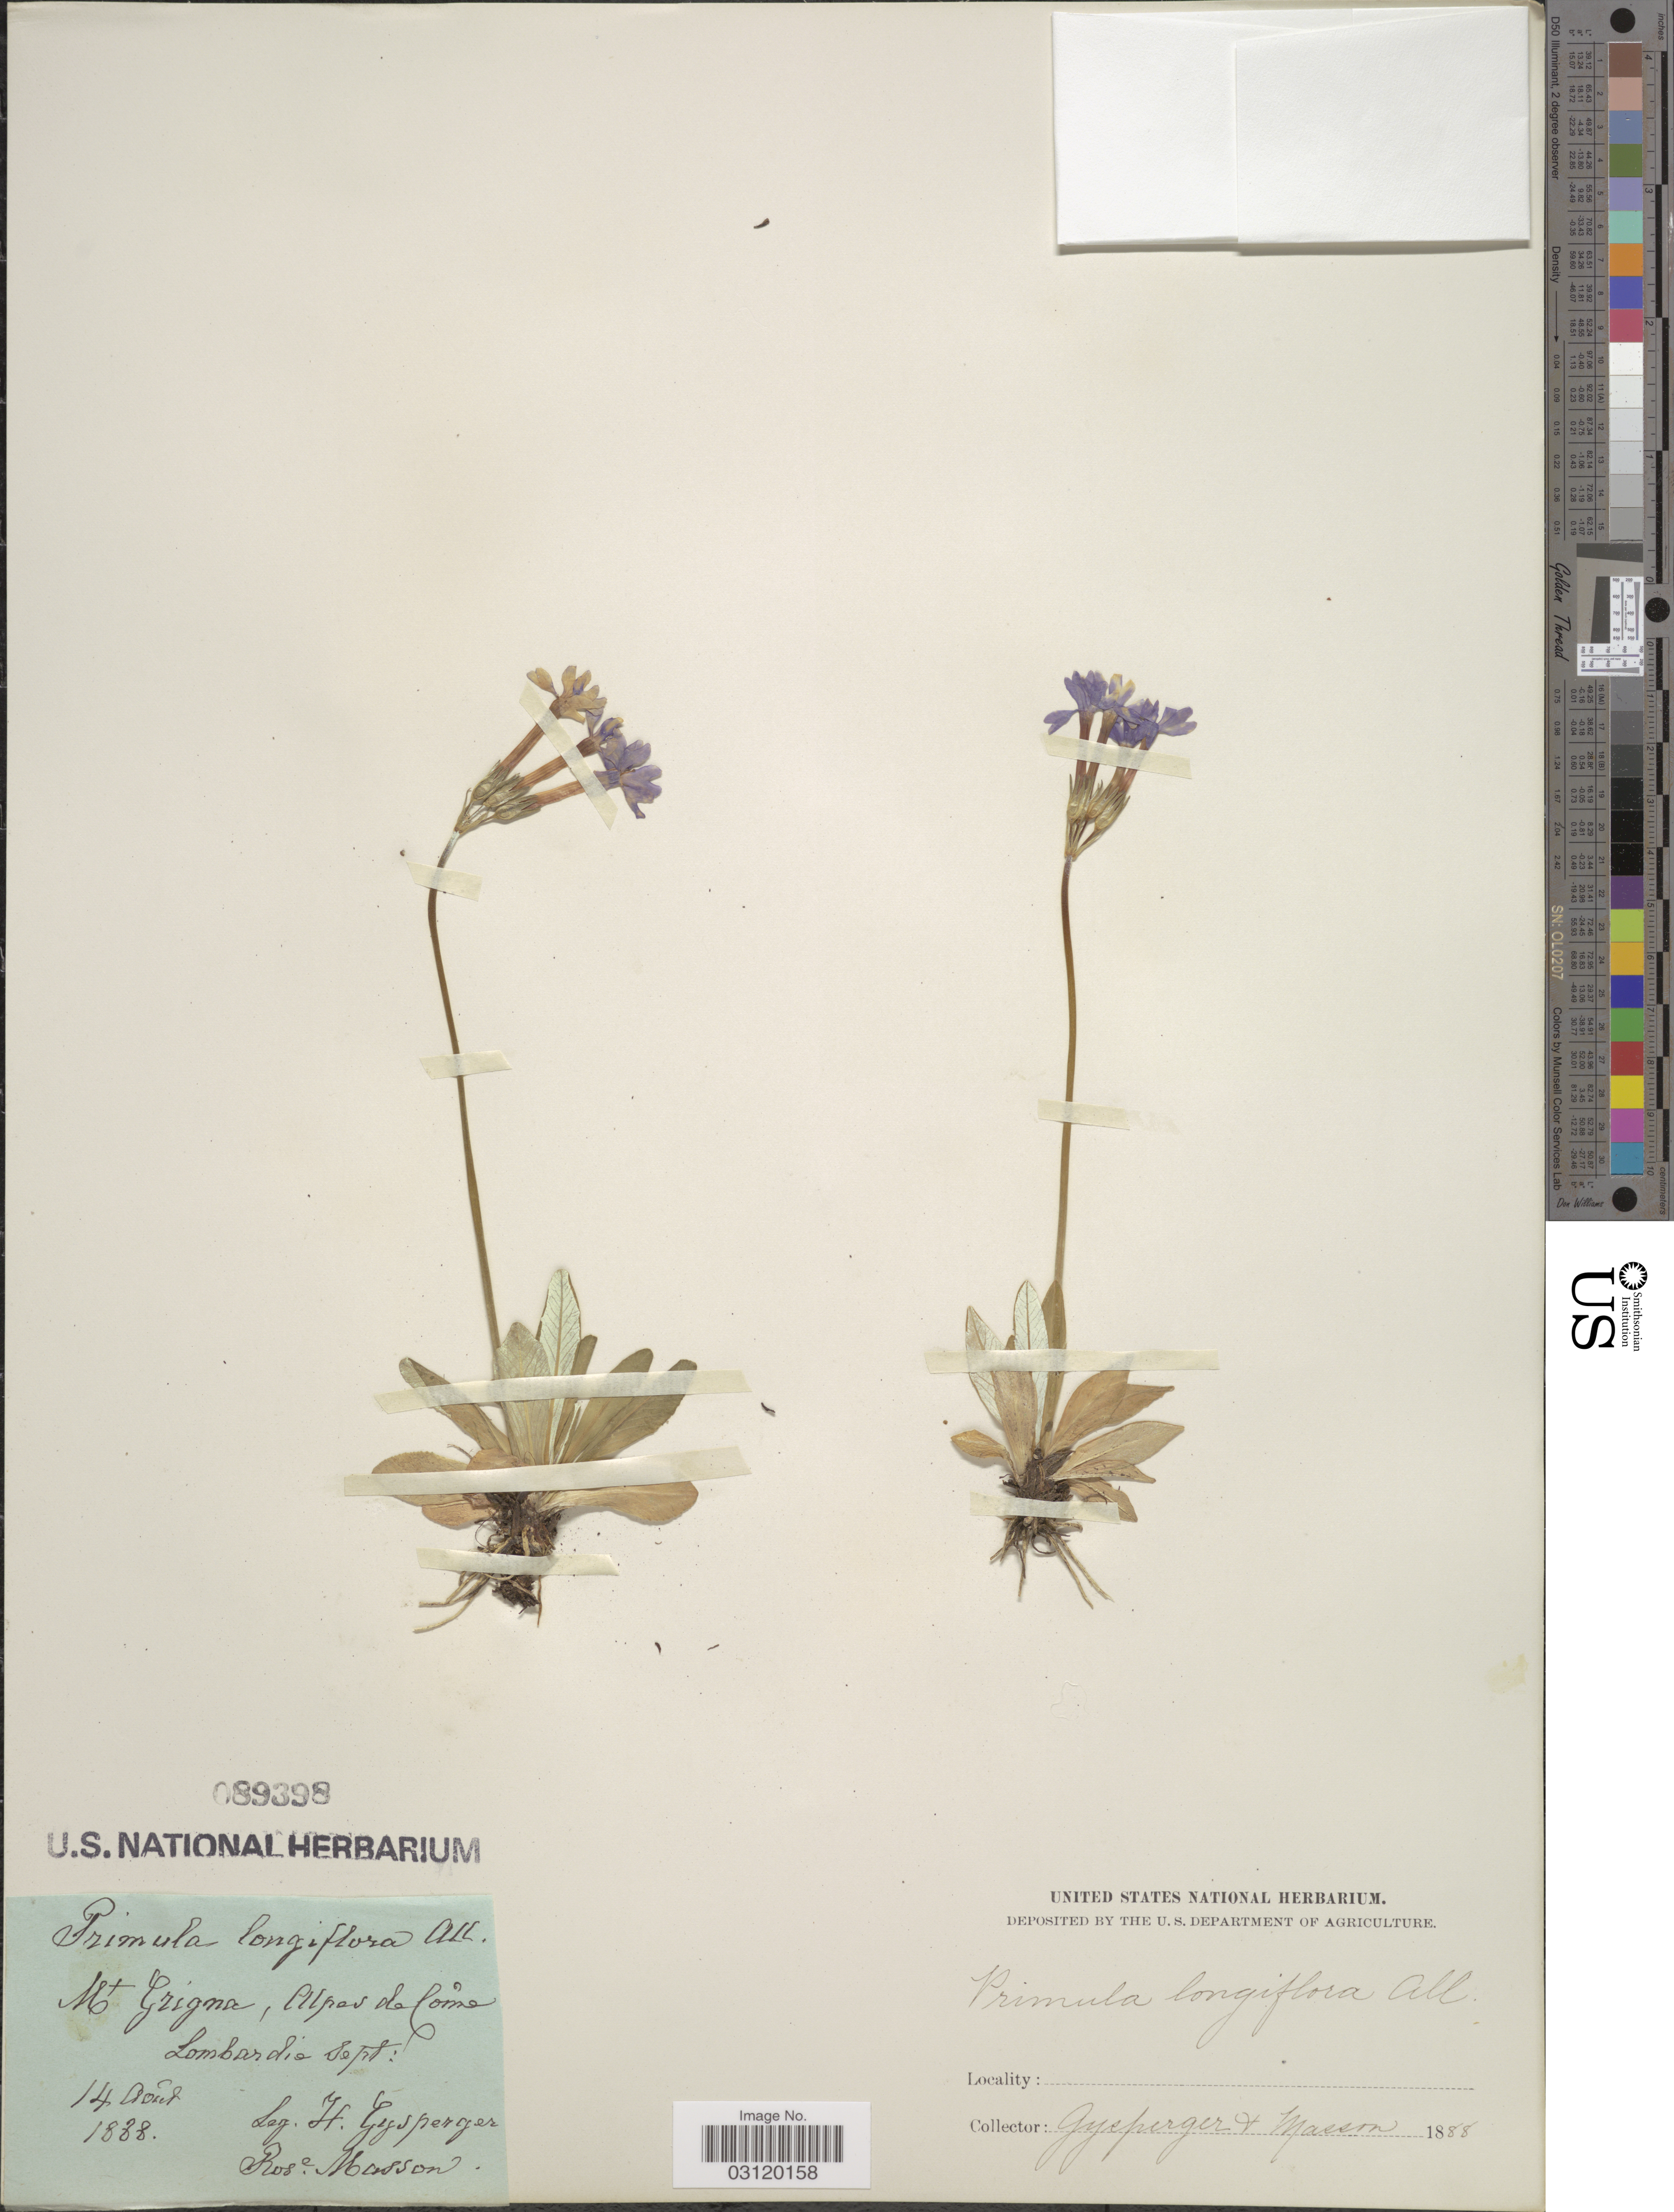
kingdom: Plantae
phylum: Tracheophyta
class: Magnoliopsida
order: Ericales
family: Primulaceae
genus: Primula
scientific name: Primula longiflora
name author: All.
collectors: H. Gysperger & R. Masson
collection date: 1888-08-14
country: Italy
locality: Mt Grigna, Alpes de Come, Lombardie sept.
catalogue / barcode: US 89398